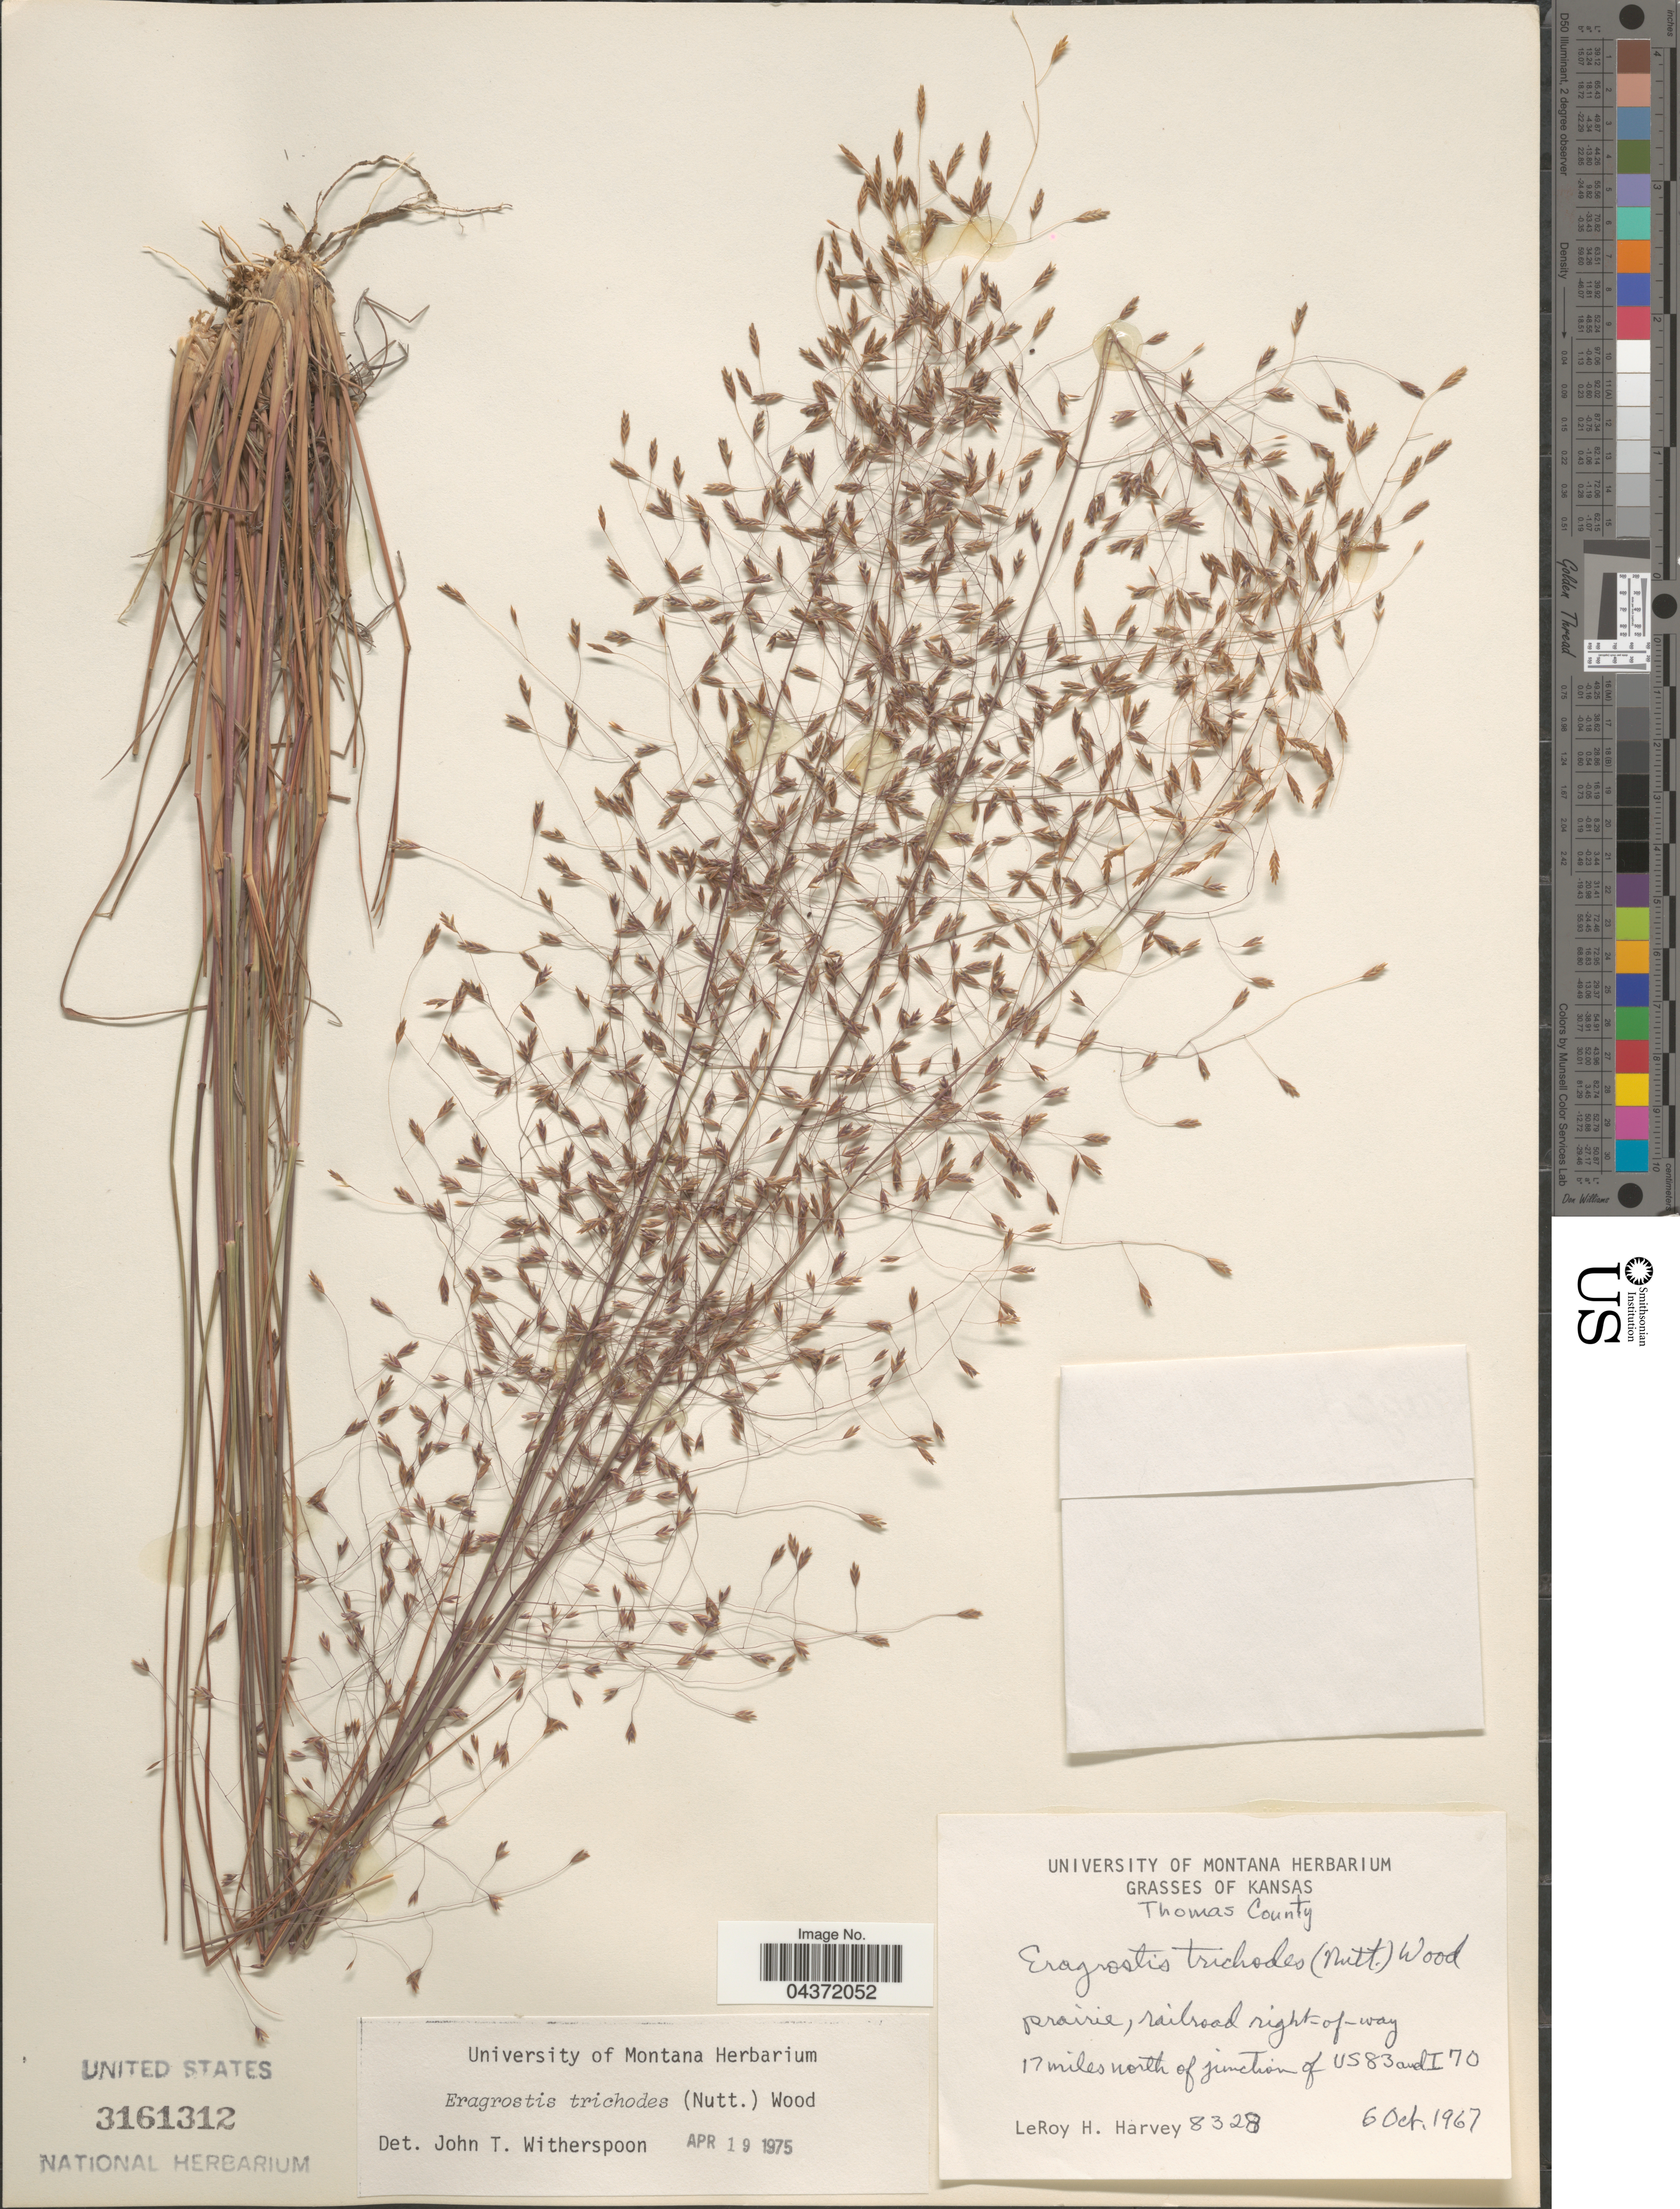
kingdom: Plantae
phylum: Tracheophyta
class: Liliopsida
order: Poales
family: Poaceae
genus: Eragrostis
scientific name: Eragrostis trichodes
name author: (Nutt.) Alph. Wood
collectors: L. H. Harvey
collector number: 8328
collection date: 1967-10-06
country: United States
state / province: Kansas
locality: Thomas County. Railroad right-of-way 17 miles north of junction of US 83 and I70.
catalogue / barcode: US 3161312